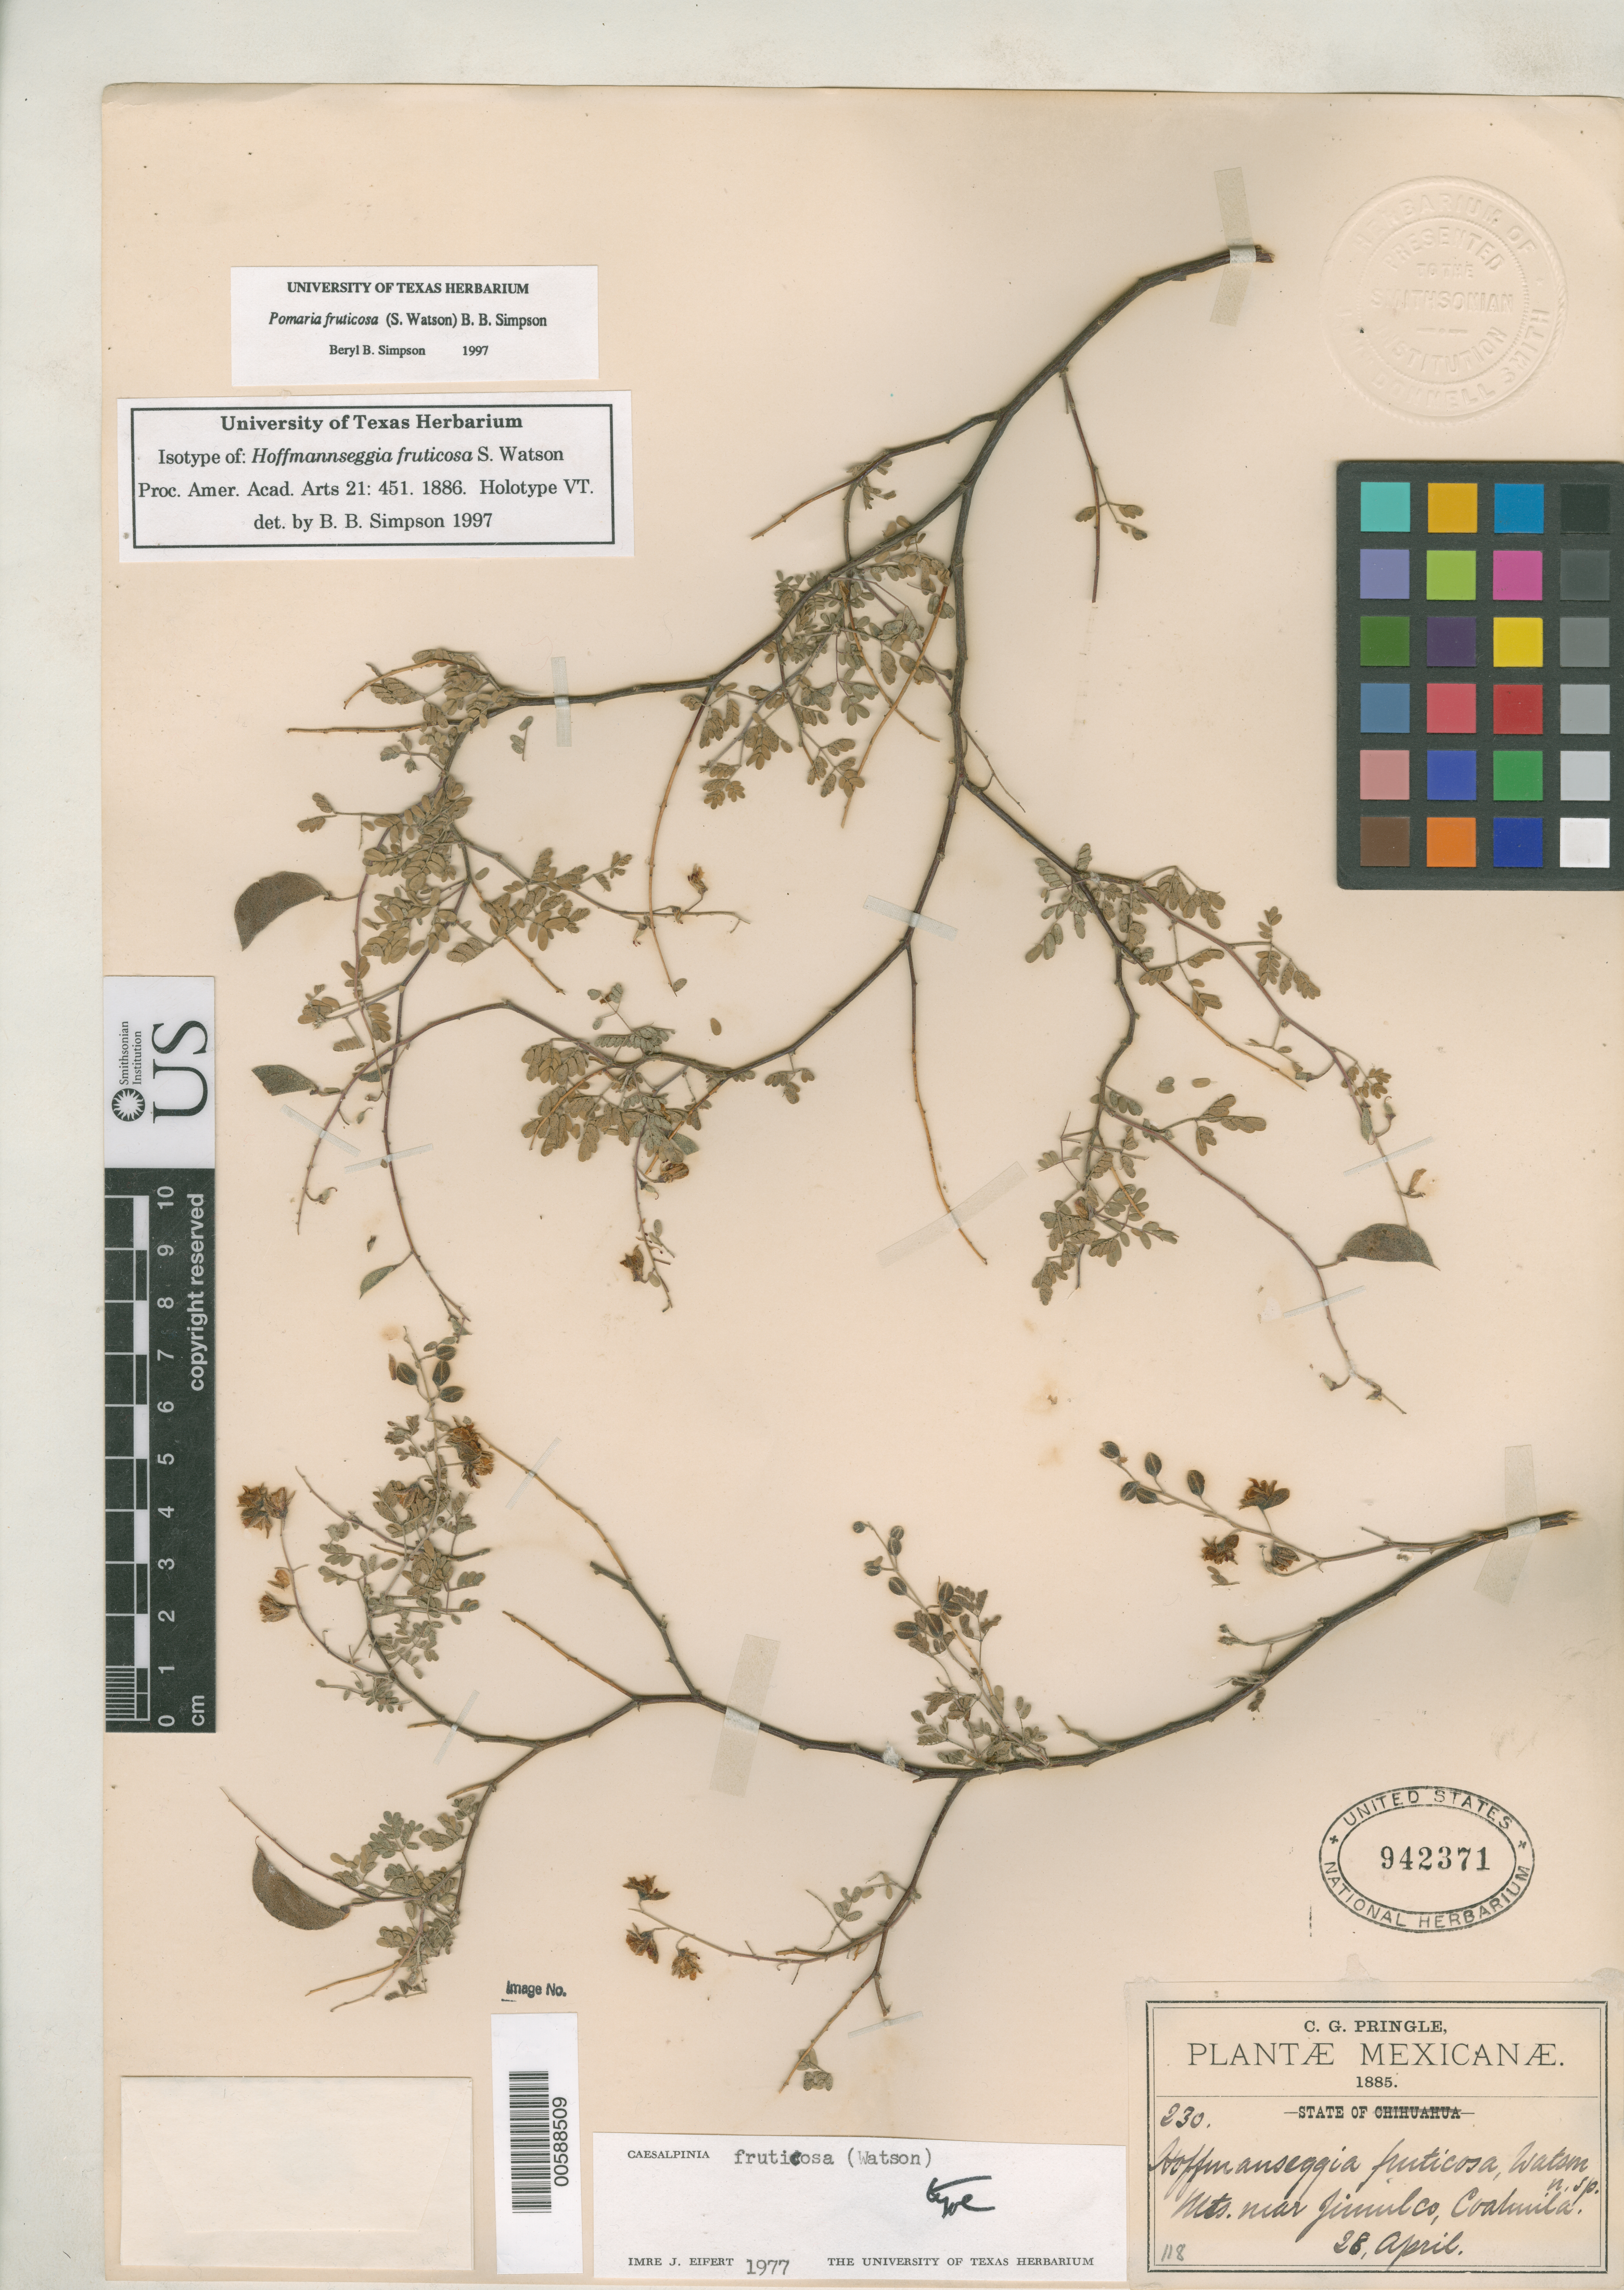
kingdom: Plantae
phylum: Tracheophyta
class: Magnoliopsida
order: Fabales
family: Fabaceae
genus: Hoffmannseggia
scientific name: Hoffmannseggia fruticosa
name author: S. Watson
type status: Isotype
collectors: C. G. Pringle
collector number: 230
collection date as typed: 28 Apr 1885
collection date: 1885-04-28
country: Mexico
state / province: Coahuila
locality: Mountains near Jimulco.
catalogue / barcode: US 942371